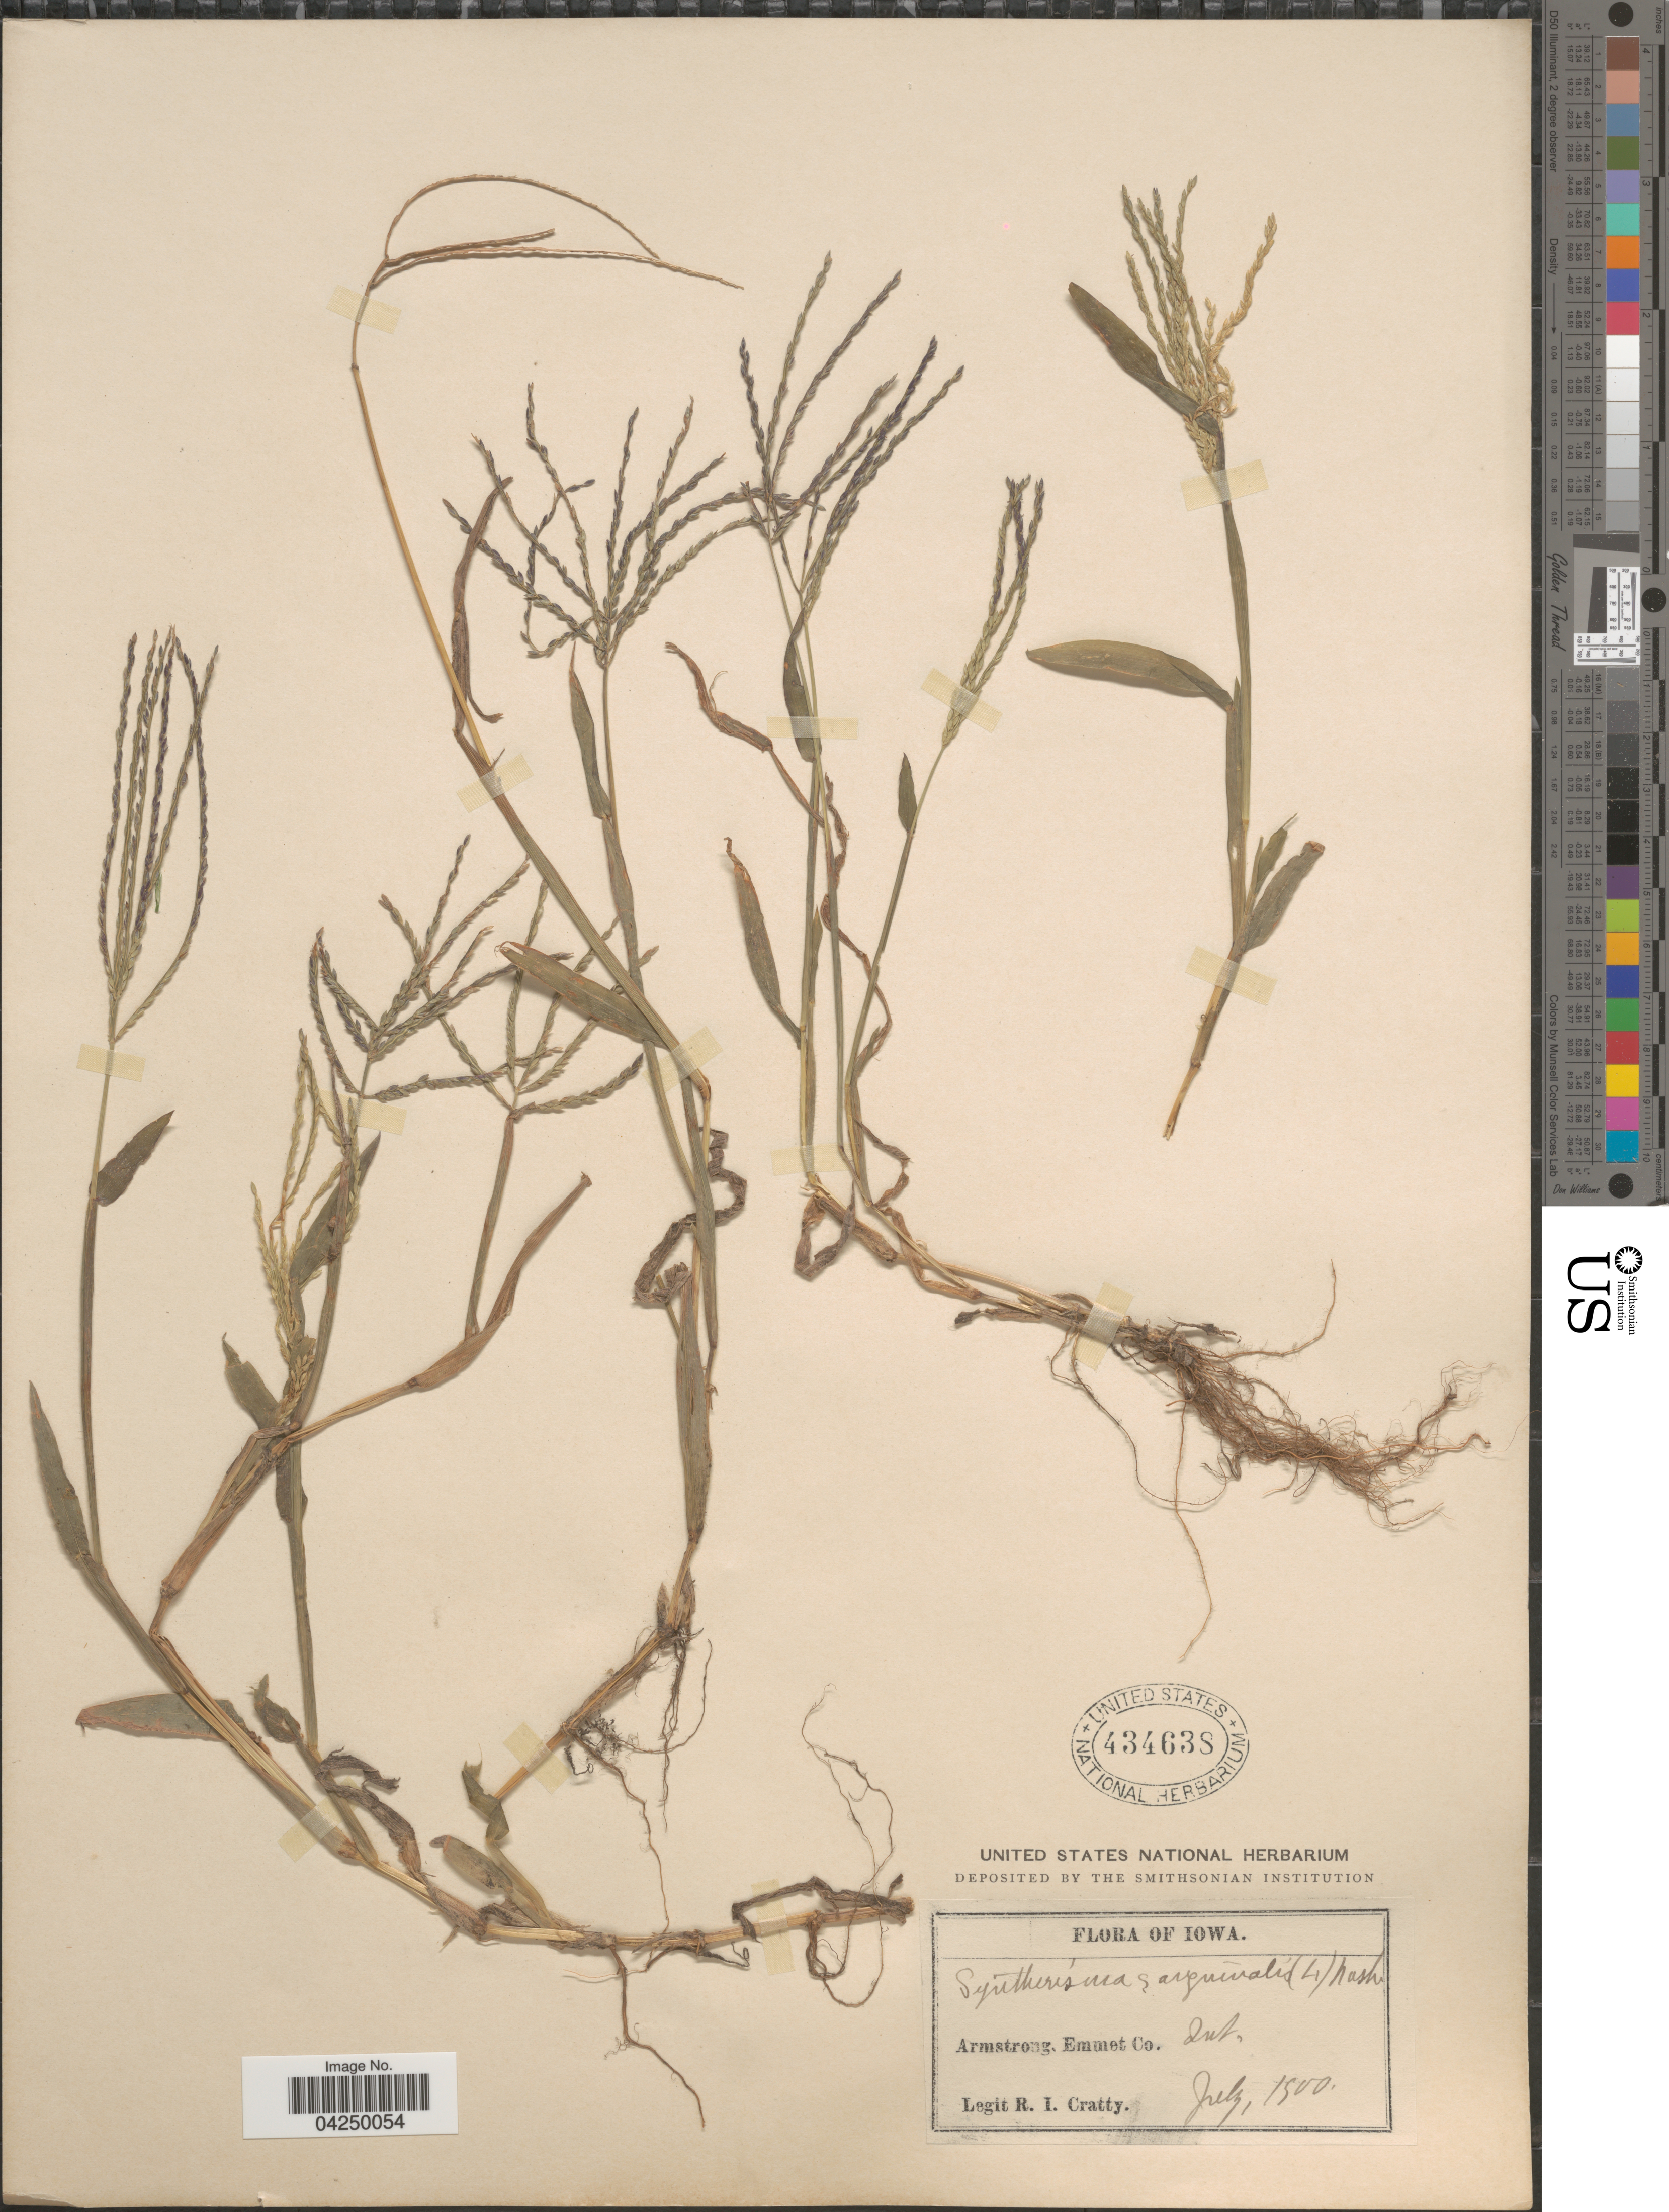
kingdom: Plantae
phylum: Tracheophyta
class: Liliopsida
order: Poales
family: Poaceae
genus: Digitaria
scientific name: Digitaria sanguinalis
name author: (L.) Scop.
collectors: R. Cratty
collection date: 1900-07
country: United States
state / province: Iowa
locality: Armstrong, Emmet Co. Int.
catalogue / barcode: US 434638